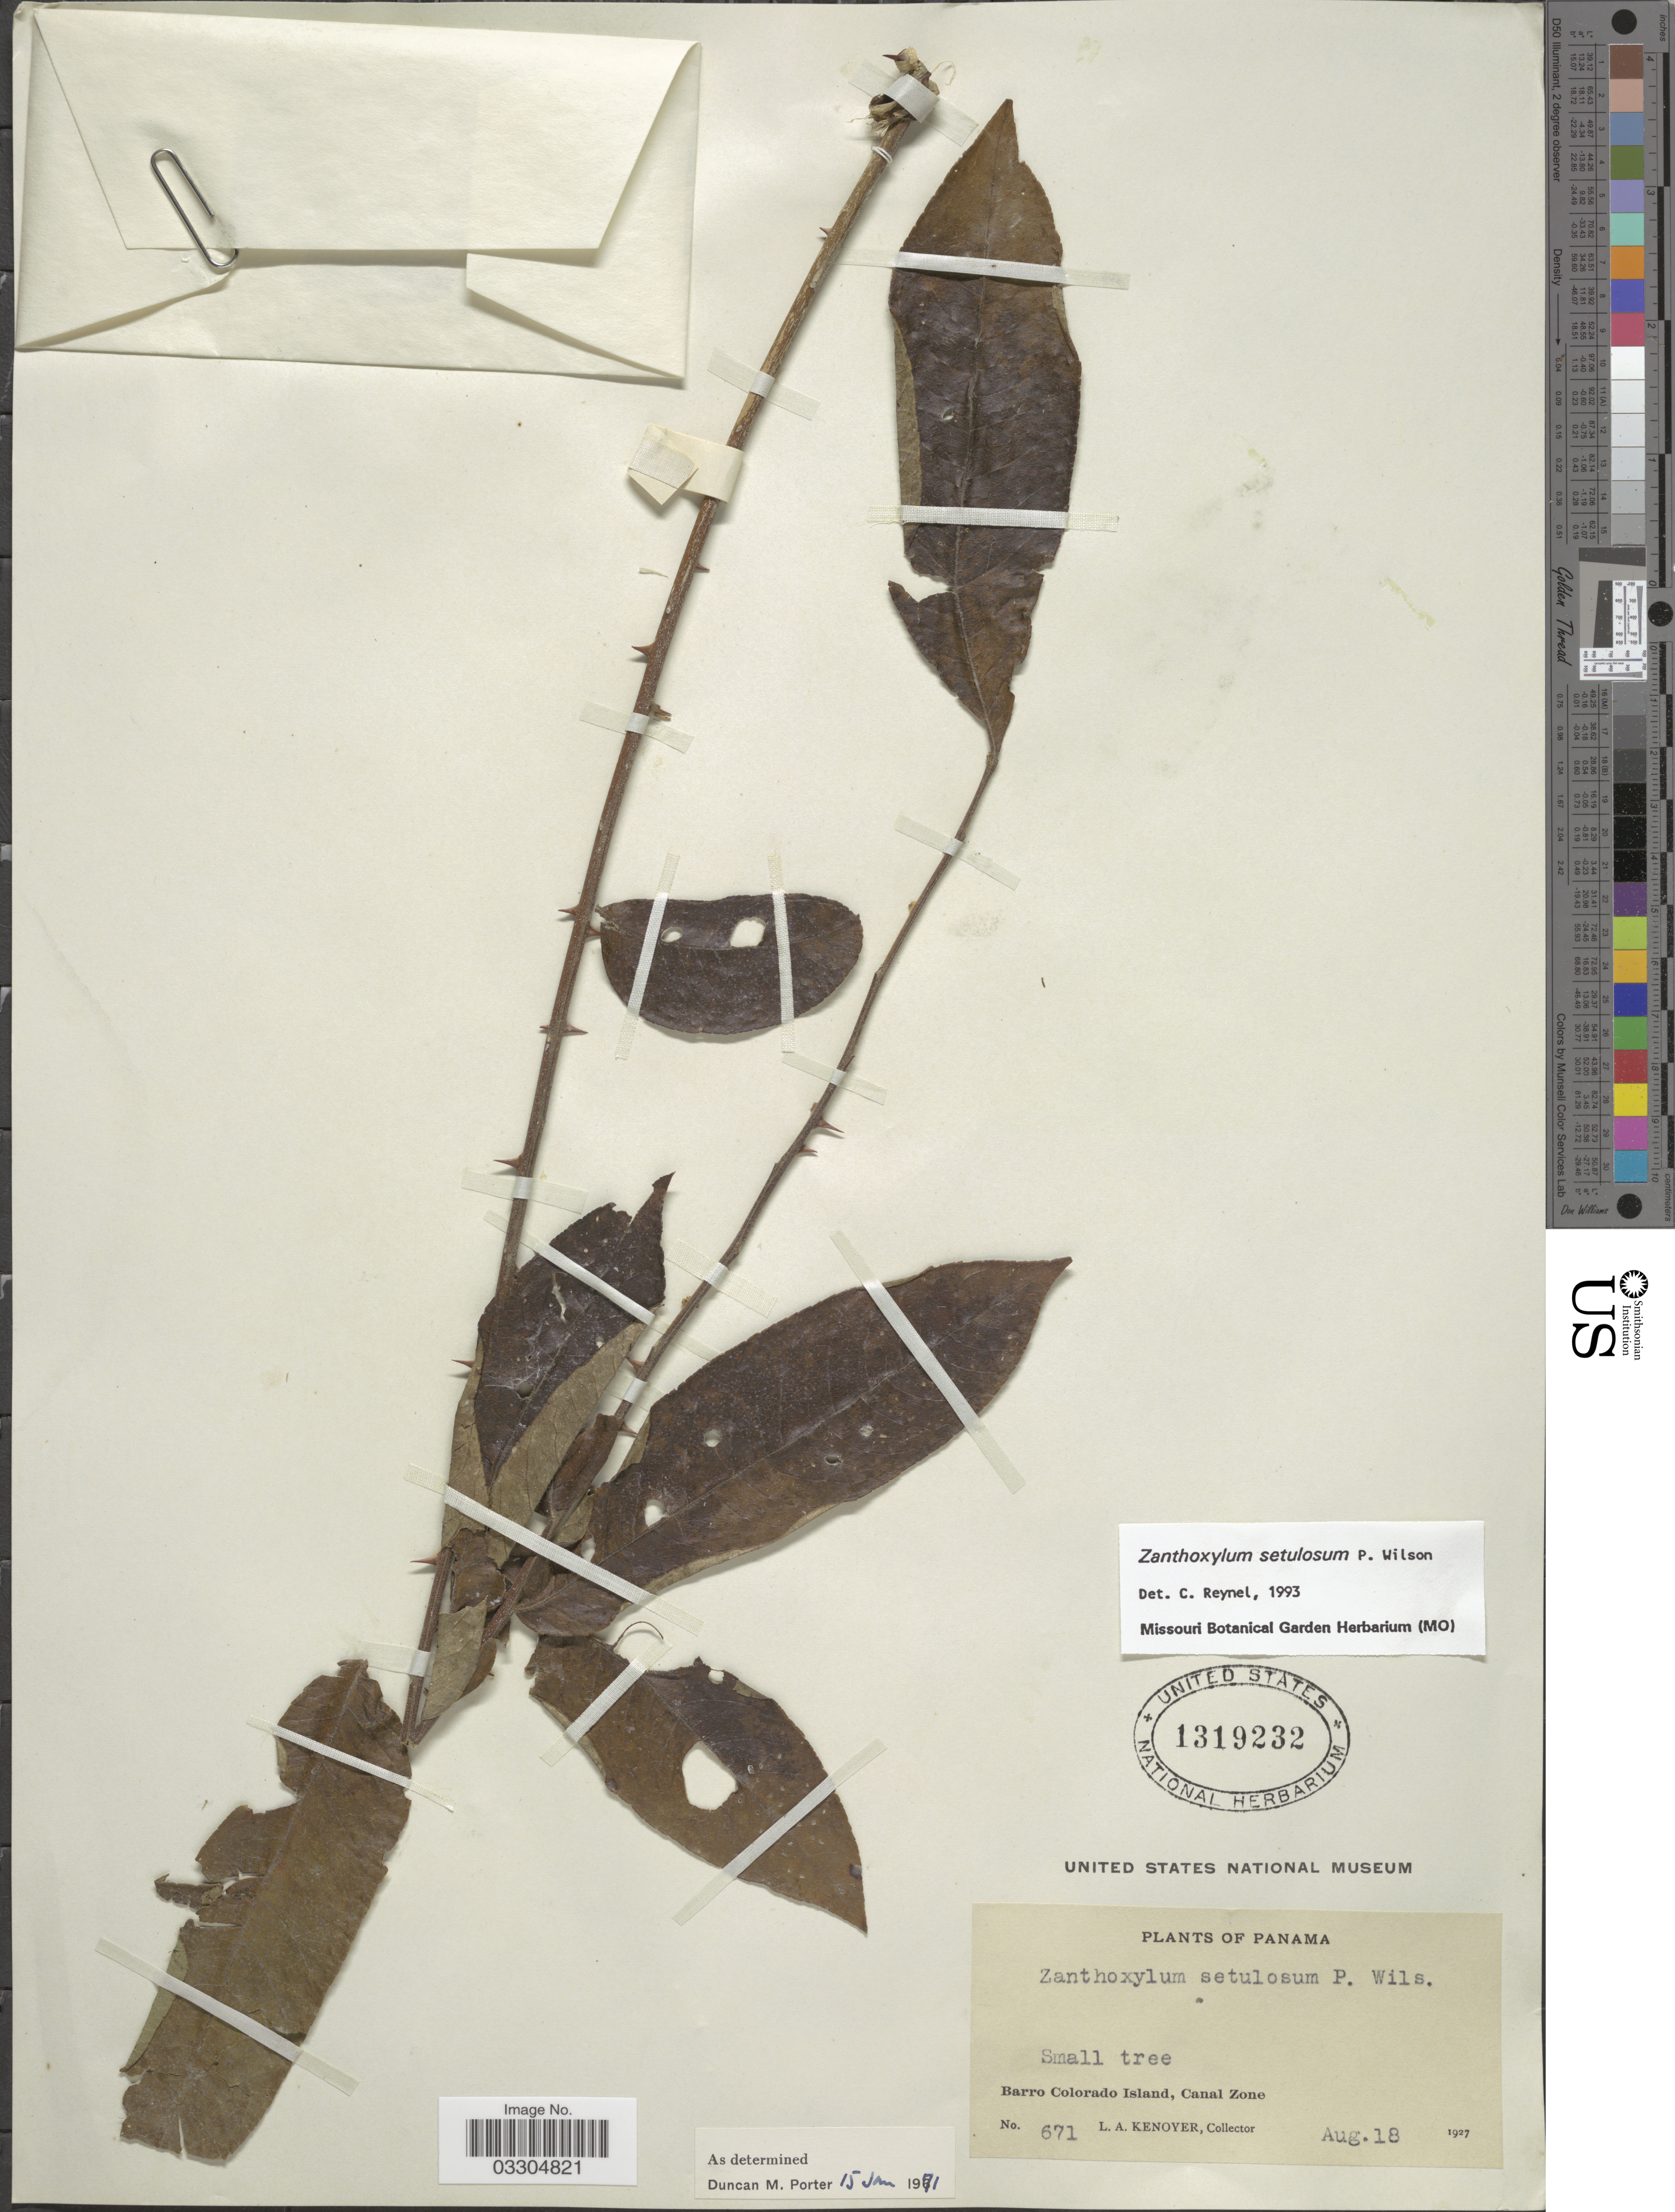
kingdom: Plantae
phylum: Tracheophyta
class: Magnoliopsida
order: Sapindales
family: Rutaceae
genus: Zanthoxylum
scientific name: Zanthoxylum setulosum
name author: P. Wilson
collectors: L. A. Kenoyer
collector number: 671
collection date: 1927-08-18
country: Panama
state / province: Panamá Oeste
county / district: Canal Zone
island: Barro Colorado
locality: Barro Colorado Island, Canal Zone.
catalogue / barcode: US 1319232